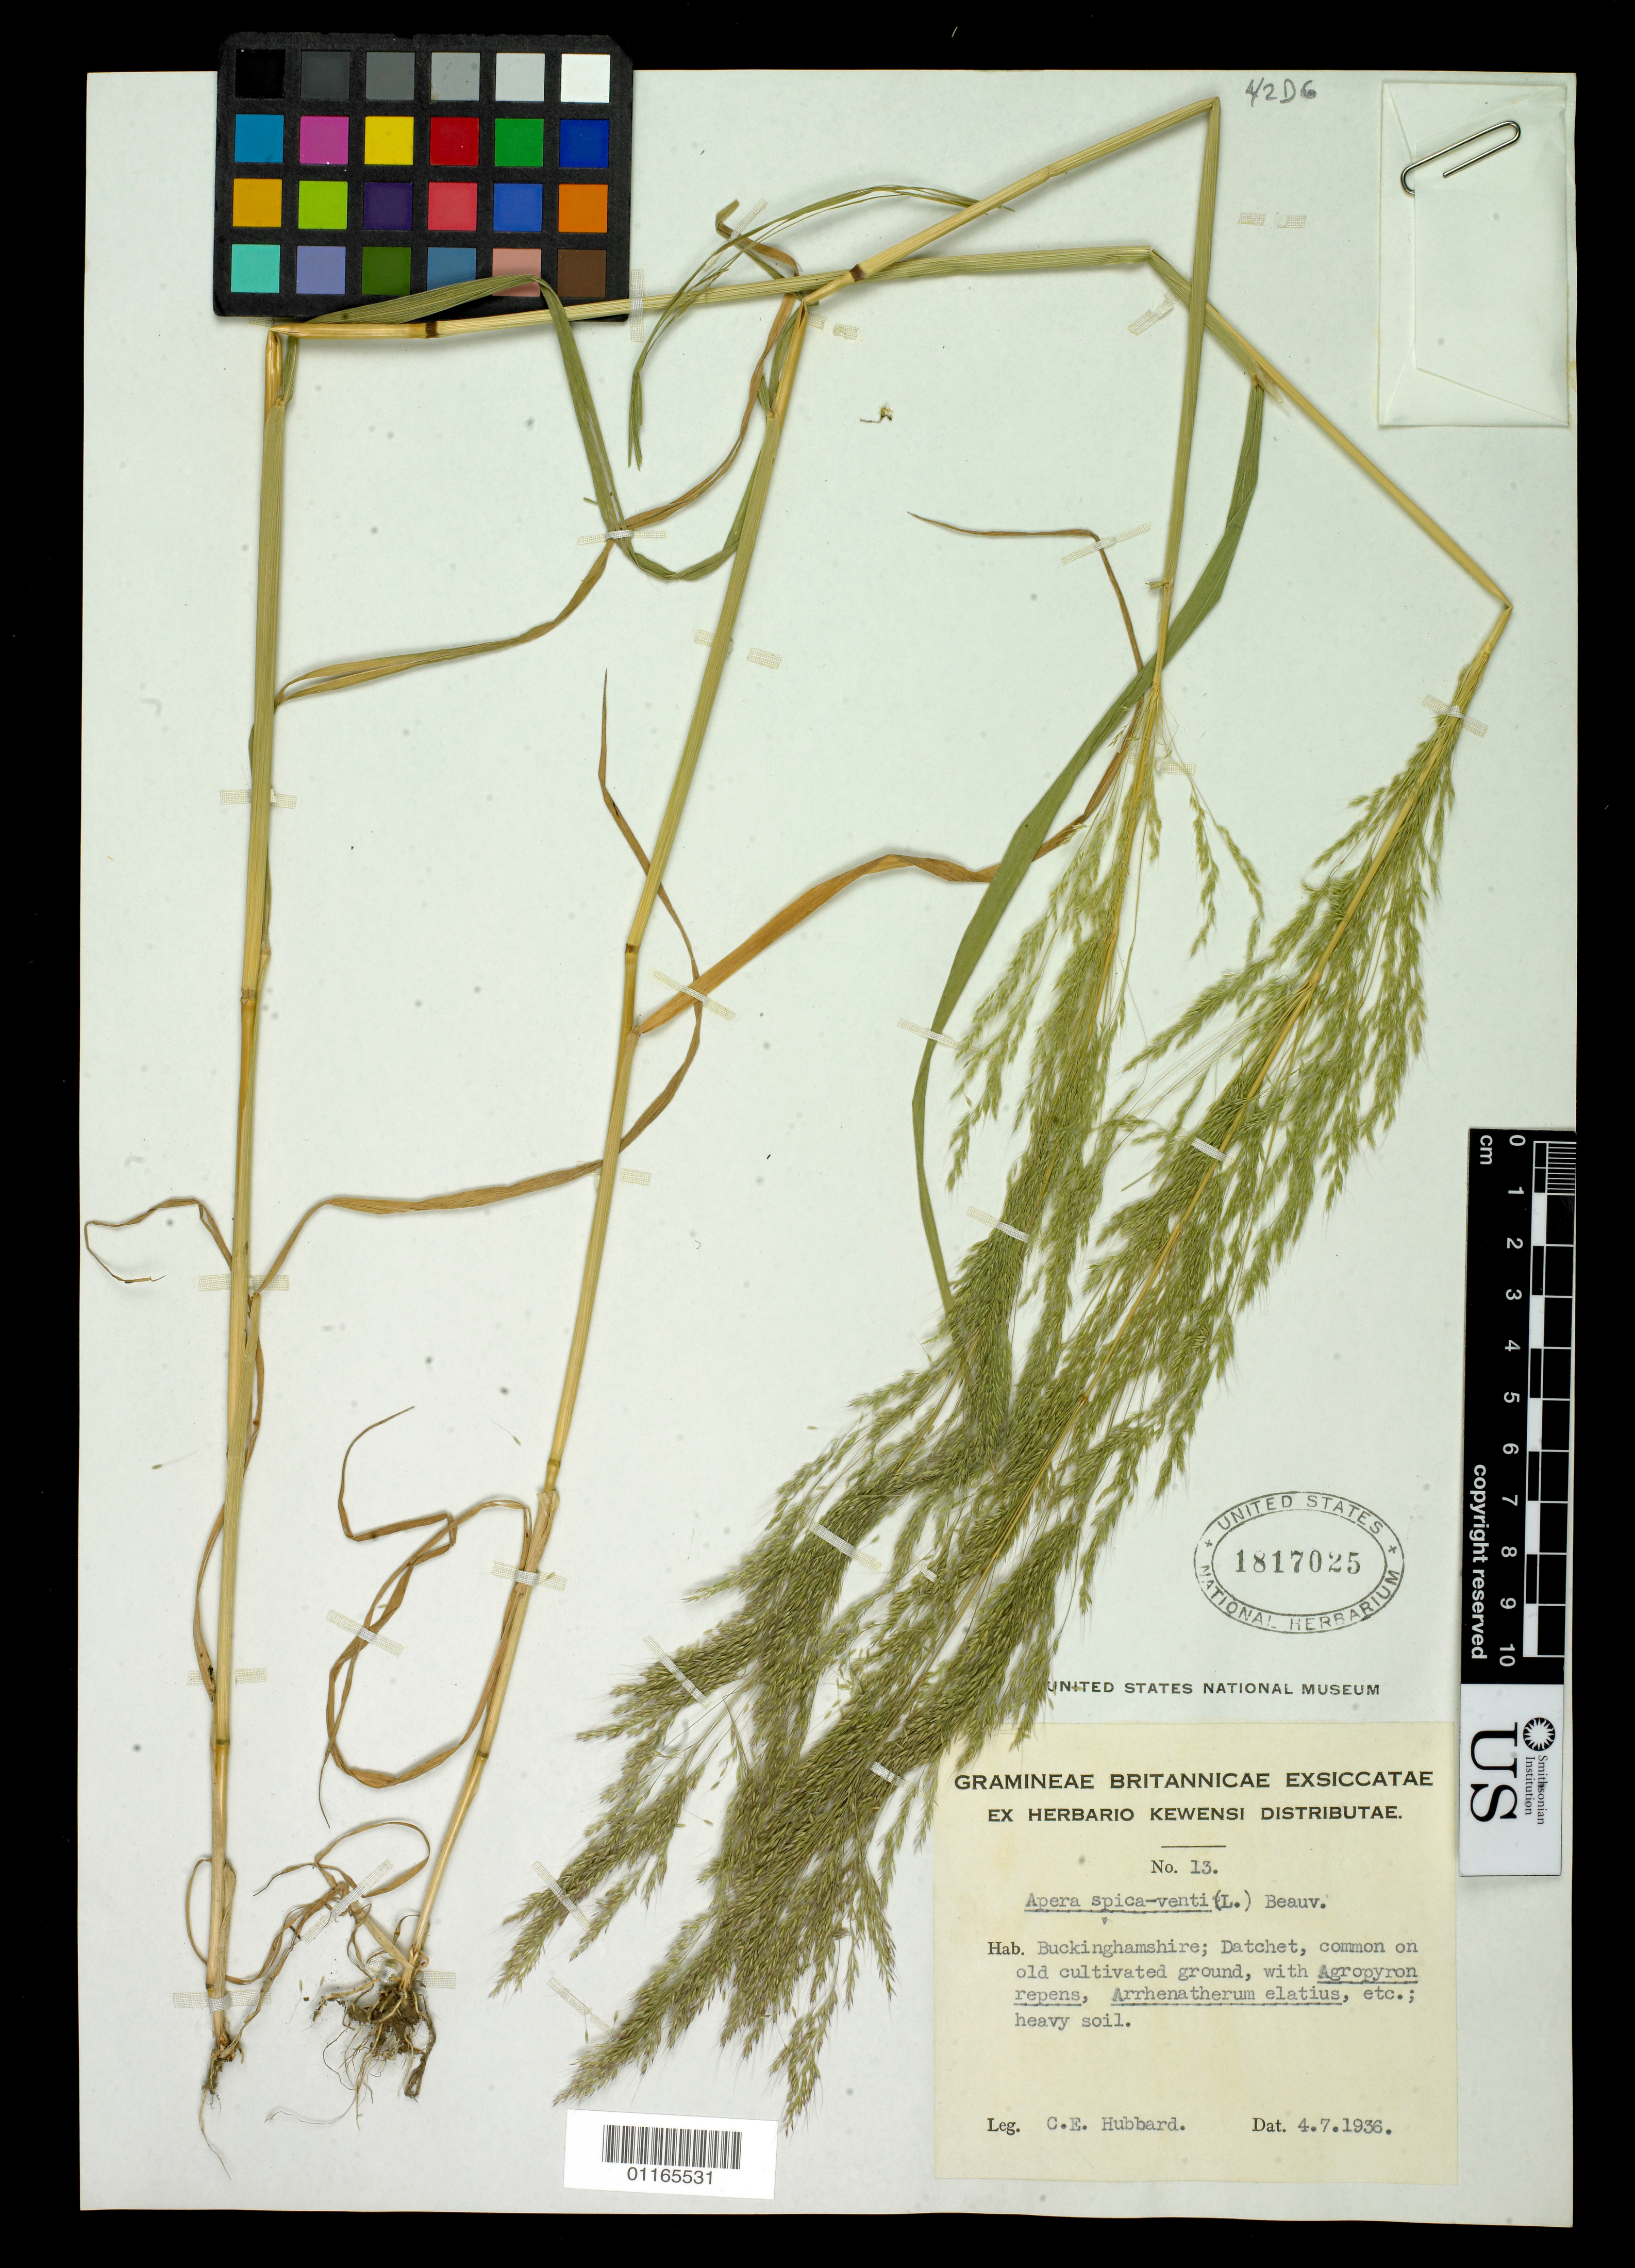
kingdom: Plantae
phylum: Tracheophyta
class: Liliopsida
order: Poales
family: Poaceae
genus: Apera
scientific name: Apera spica-venti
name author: (L.) P. Beauv.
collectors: C. E. Hubbard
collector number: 13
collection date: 1936-04-07 or 1936-07-04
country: United Kingdom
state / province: England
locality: Buckinghamshire; Datchet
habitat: Common on old cultivated ground, with Agropyron repens, Arrhenatherum elatius, etc.; heavy soil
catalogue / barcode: US 1817025